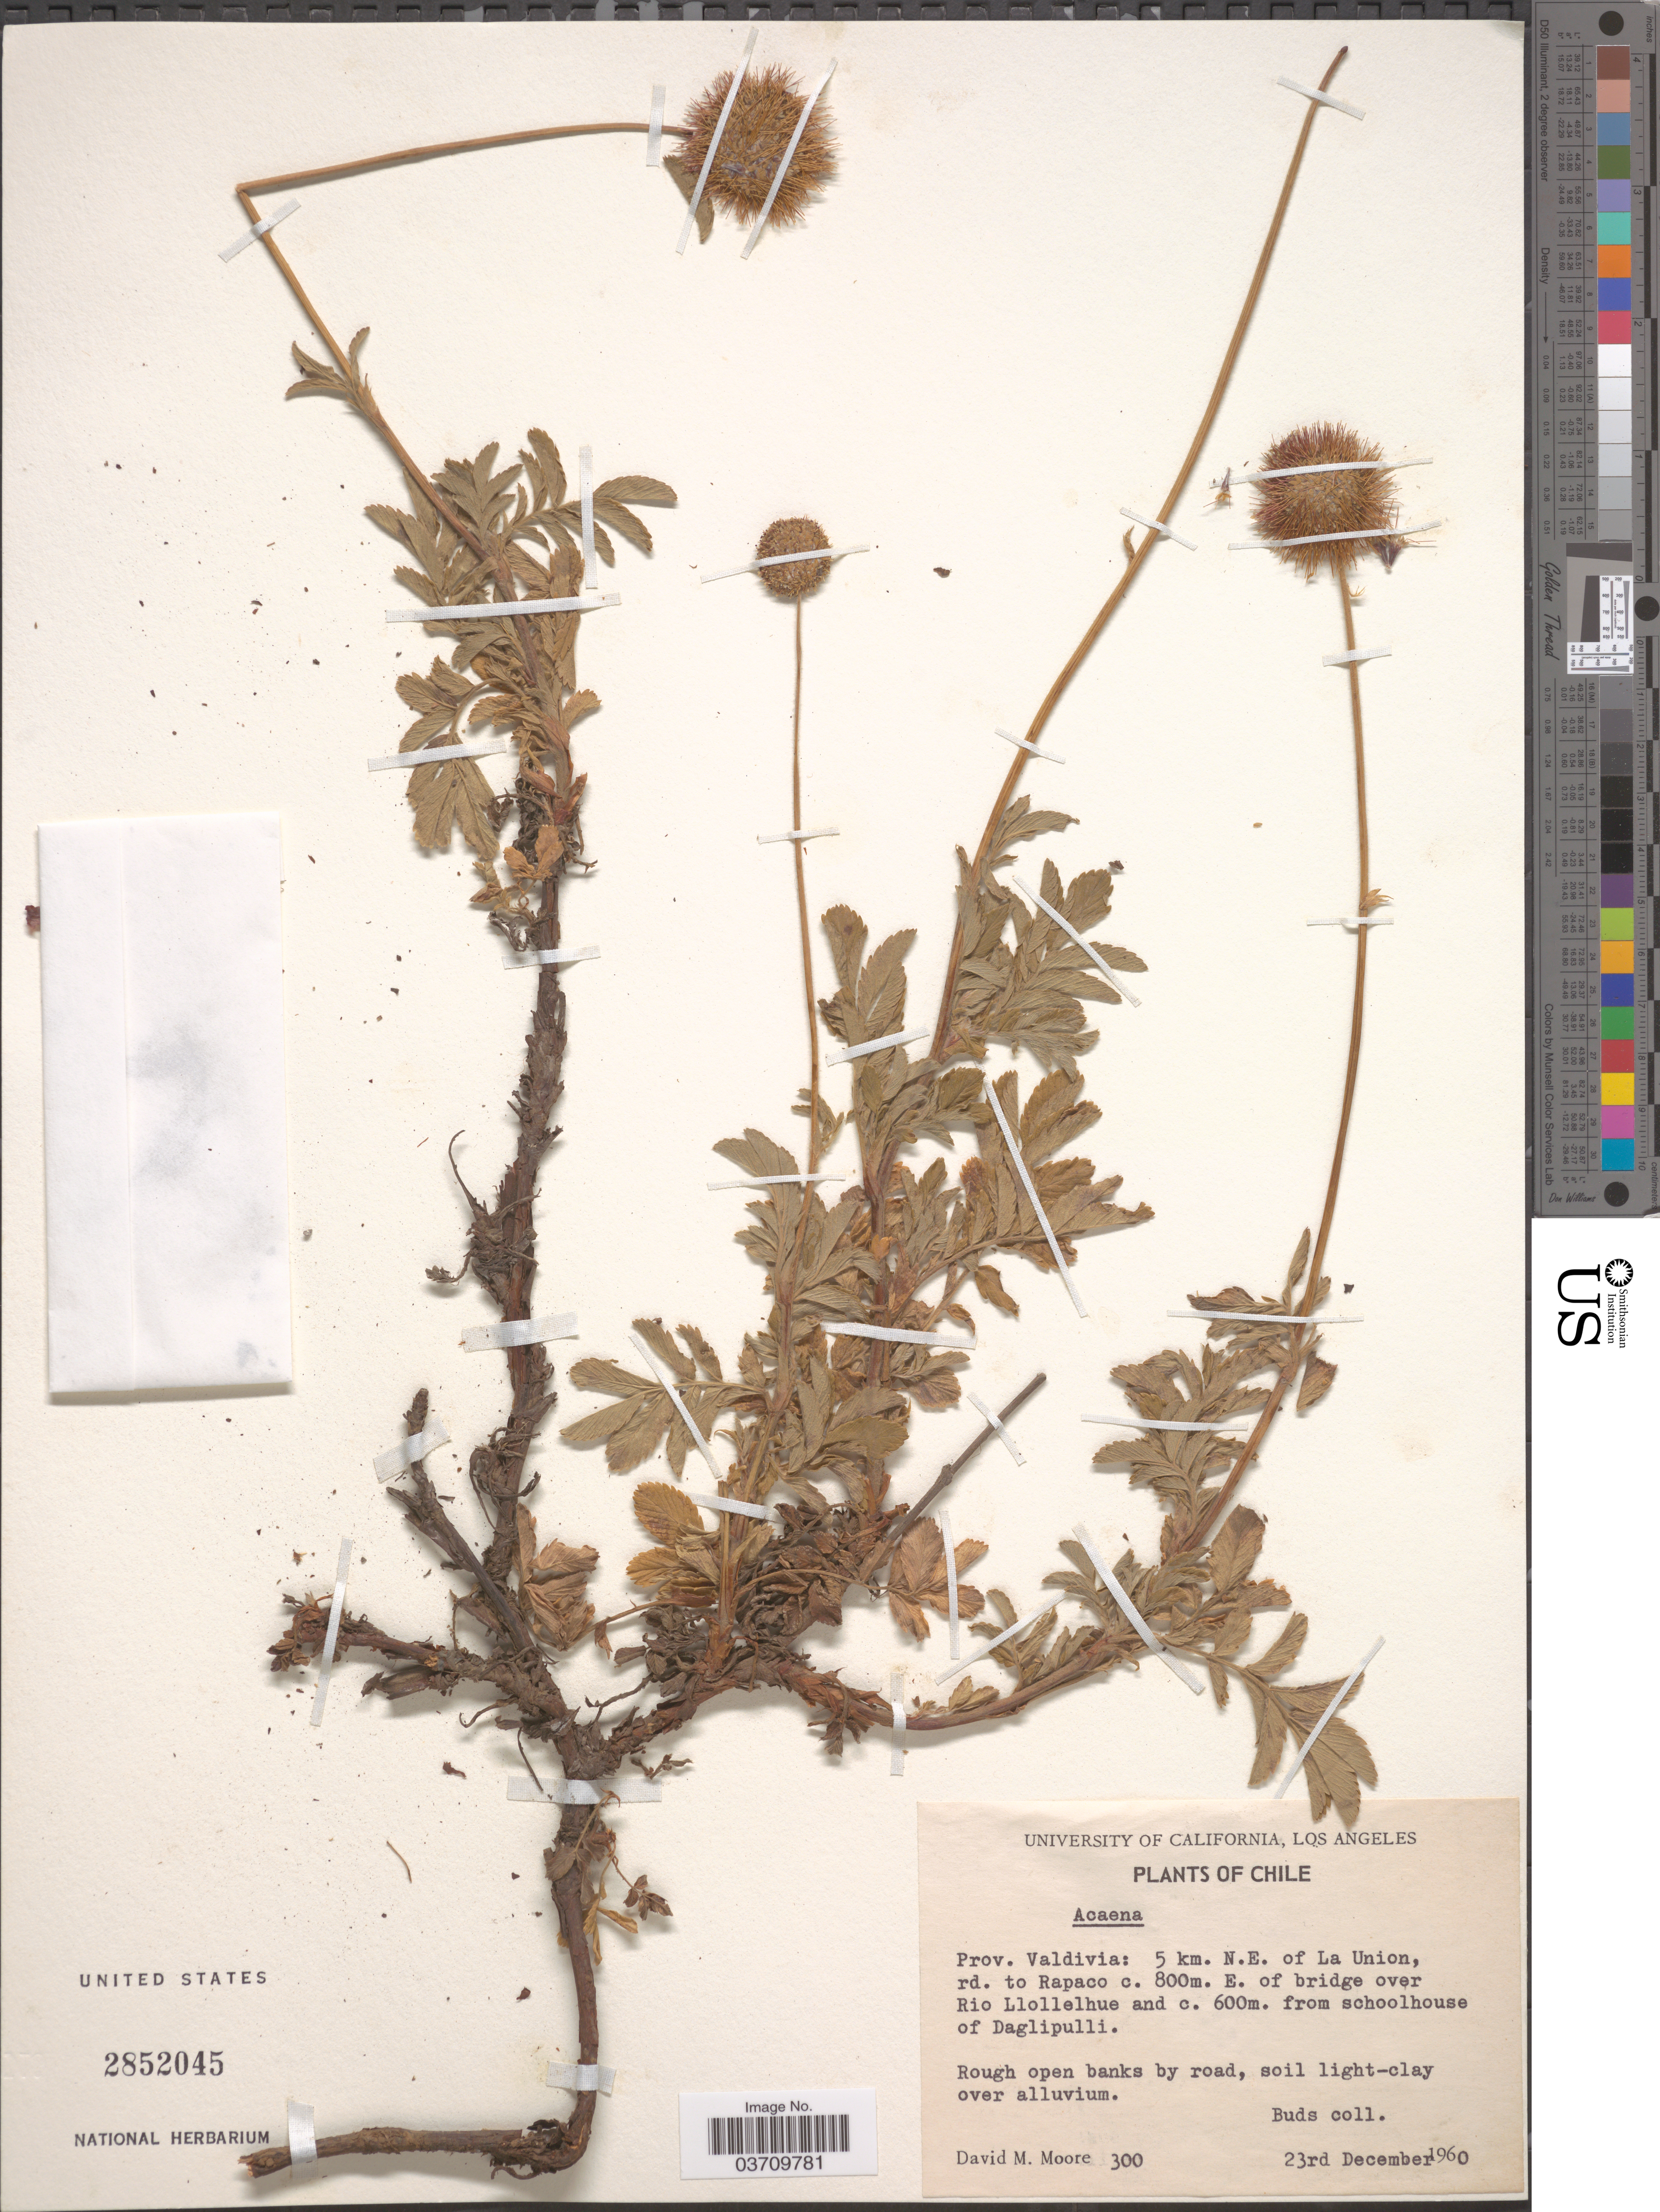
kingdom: Plantae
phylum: Tracheophyta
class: Magnoliopsida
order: Rosales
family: Rosaceae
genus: Acaena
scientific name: Acaena sp.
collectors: D. Moore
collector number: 300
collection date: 1960-12-23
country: Chile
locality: Prov. Valdivia: 5 km. N. E. of La Union, rd. to Rapaco c. 800m. E. of bridge over Rio Llollelhue and c. 600m. from schoolhouse of Daglipulli.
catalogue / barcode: US 2852045